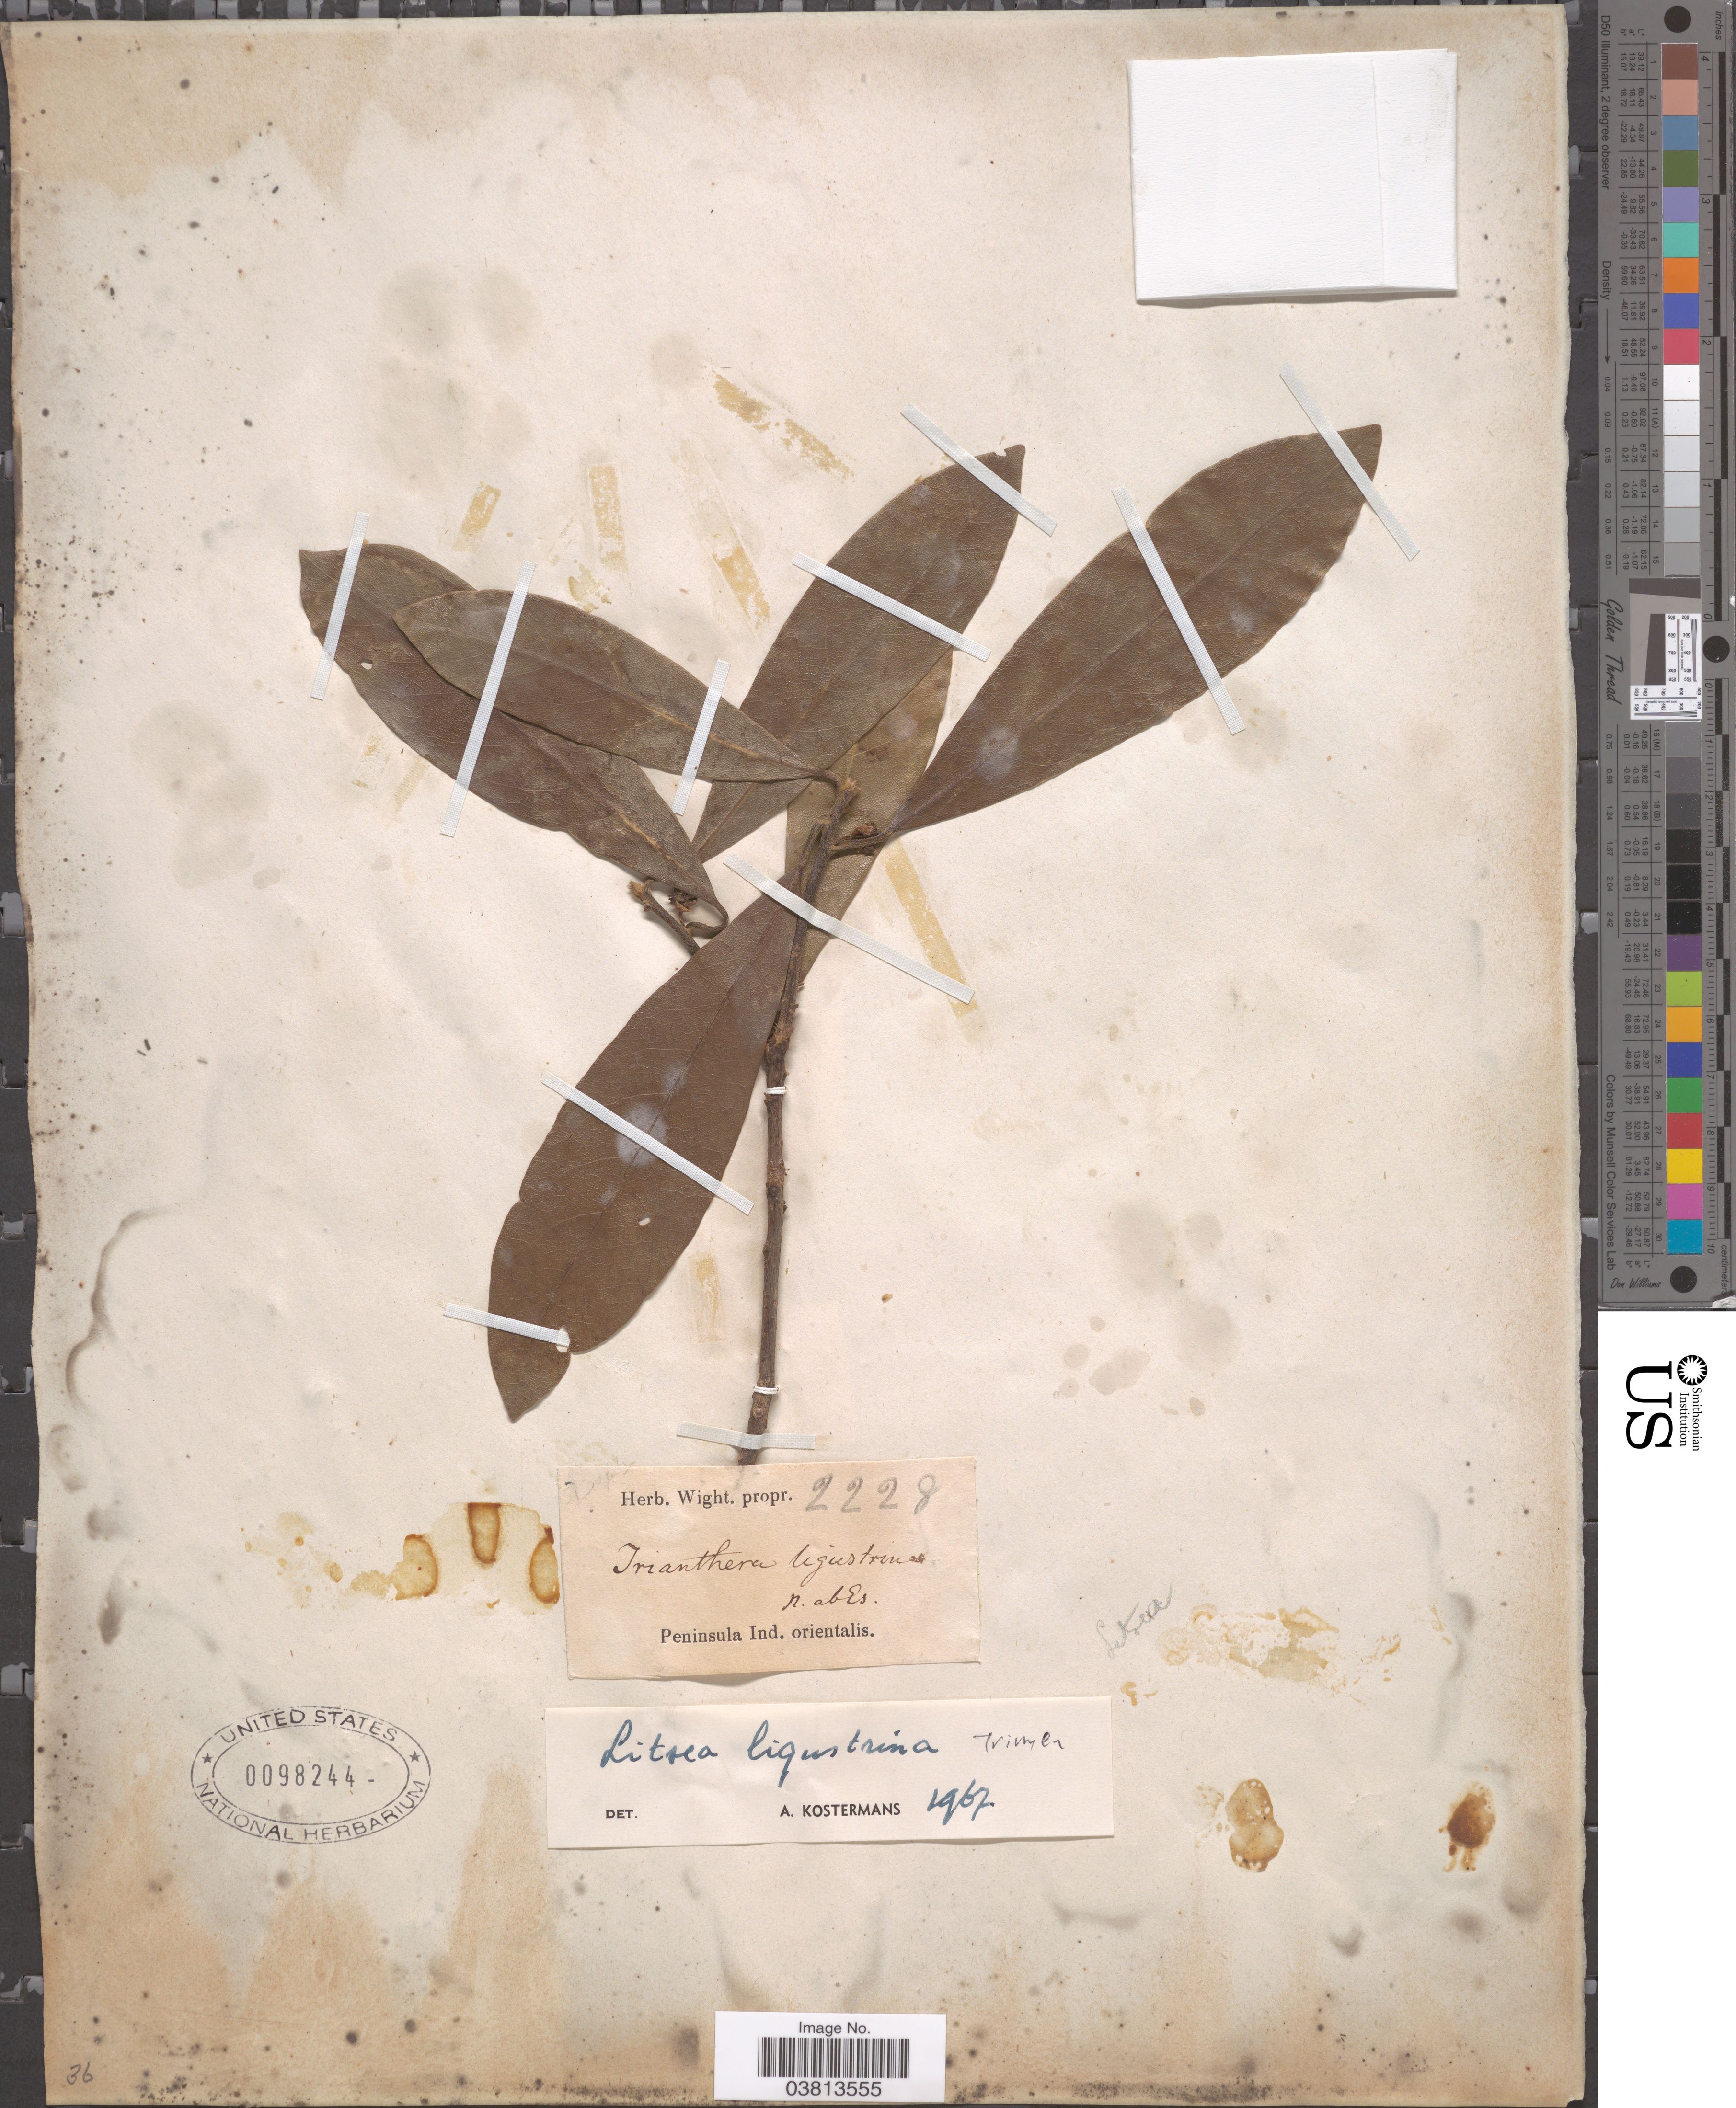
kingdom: Plantae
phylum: Tracheophyta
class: Magnoliopsida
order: Laurales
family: Lauraceae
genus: Litsea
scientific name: Litsea ligustrina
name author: (Nees) Fern.-Vill.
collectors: ex Herb. Wight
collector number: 2228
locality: Peninsula Ind. orientalis.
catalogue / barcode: US 98244